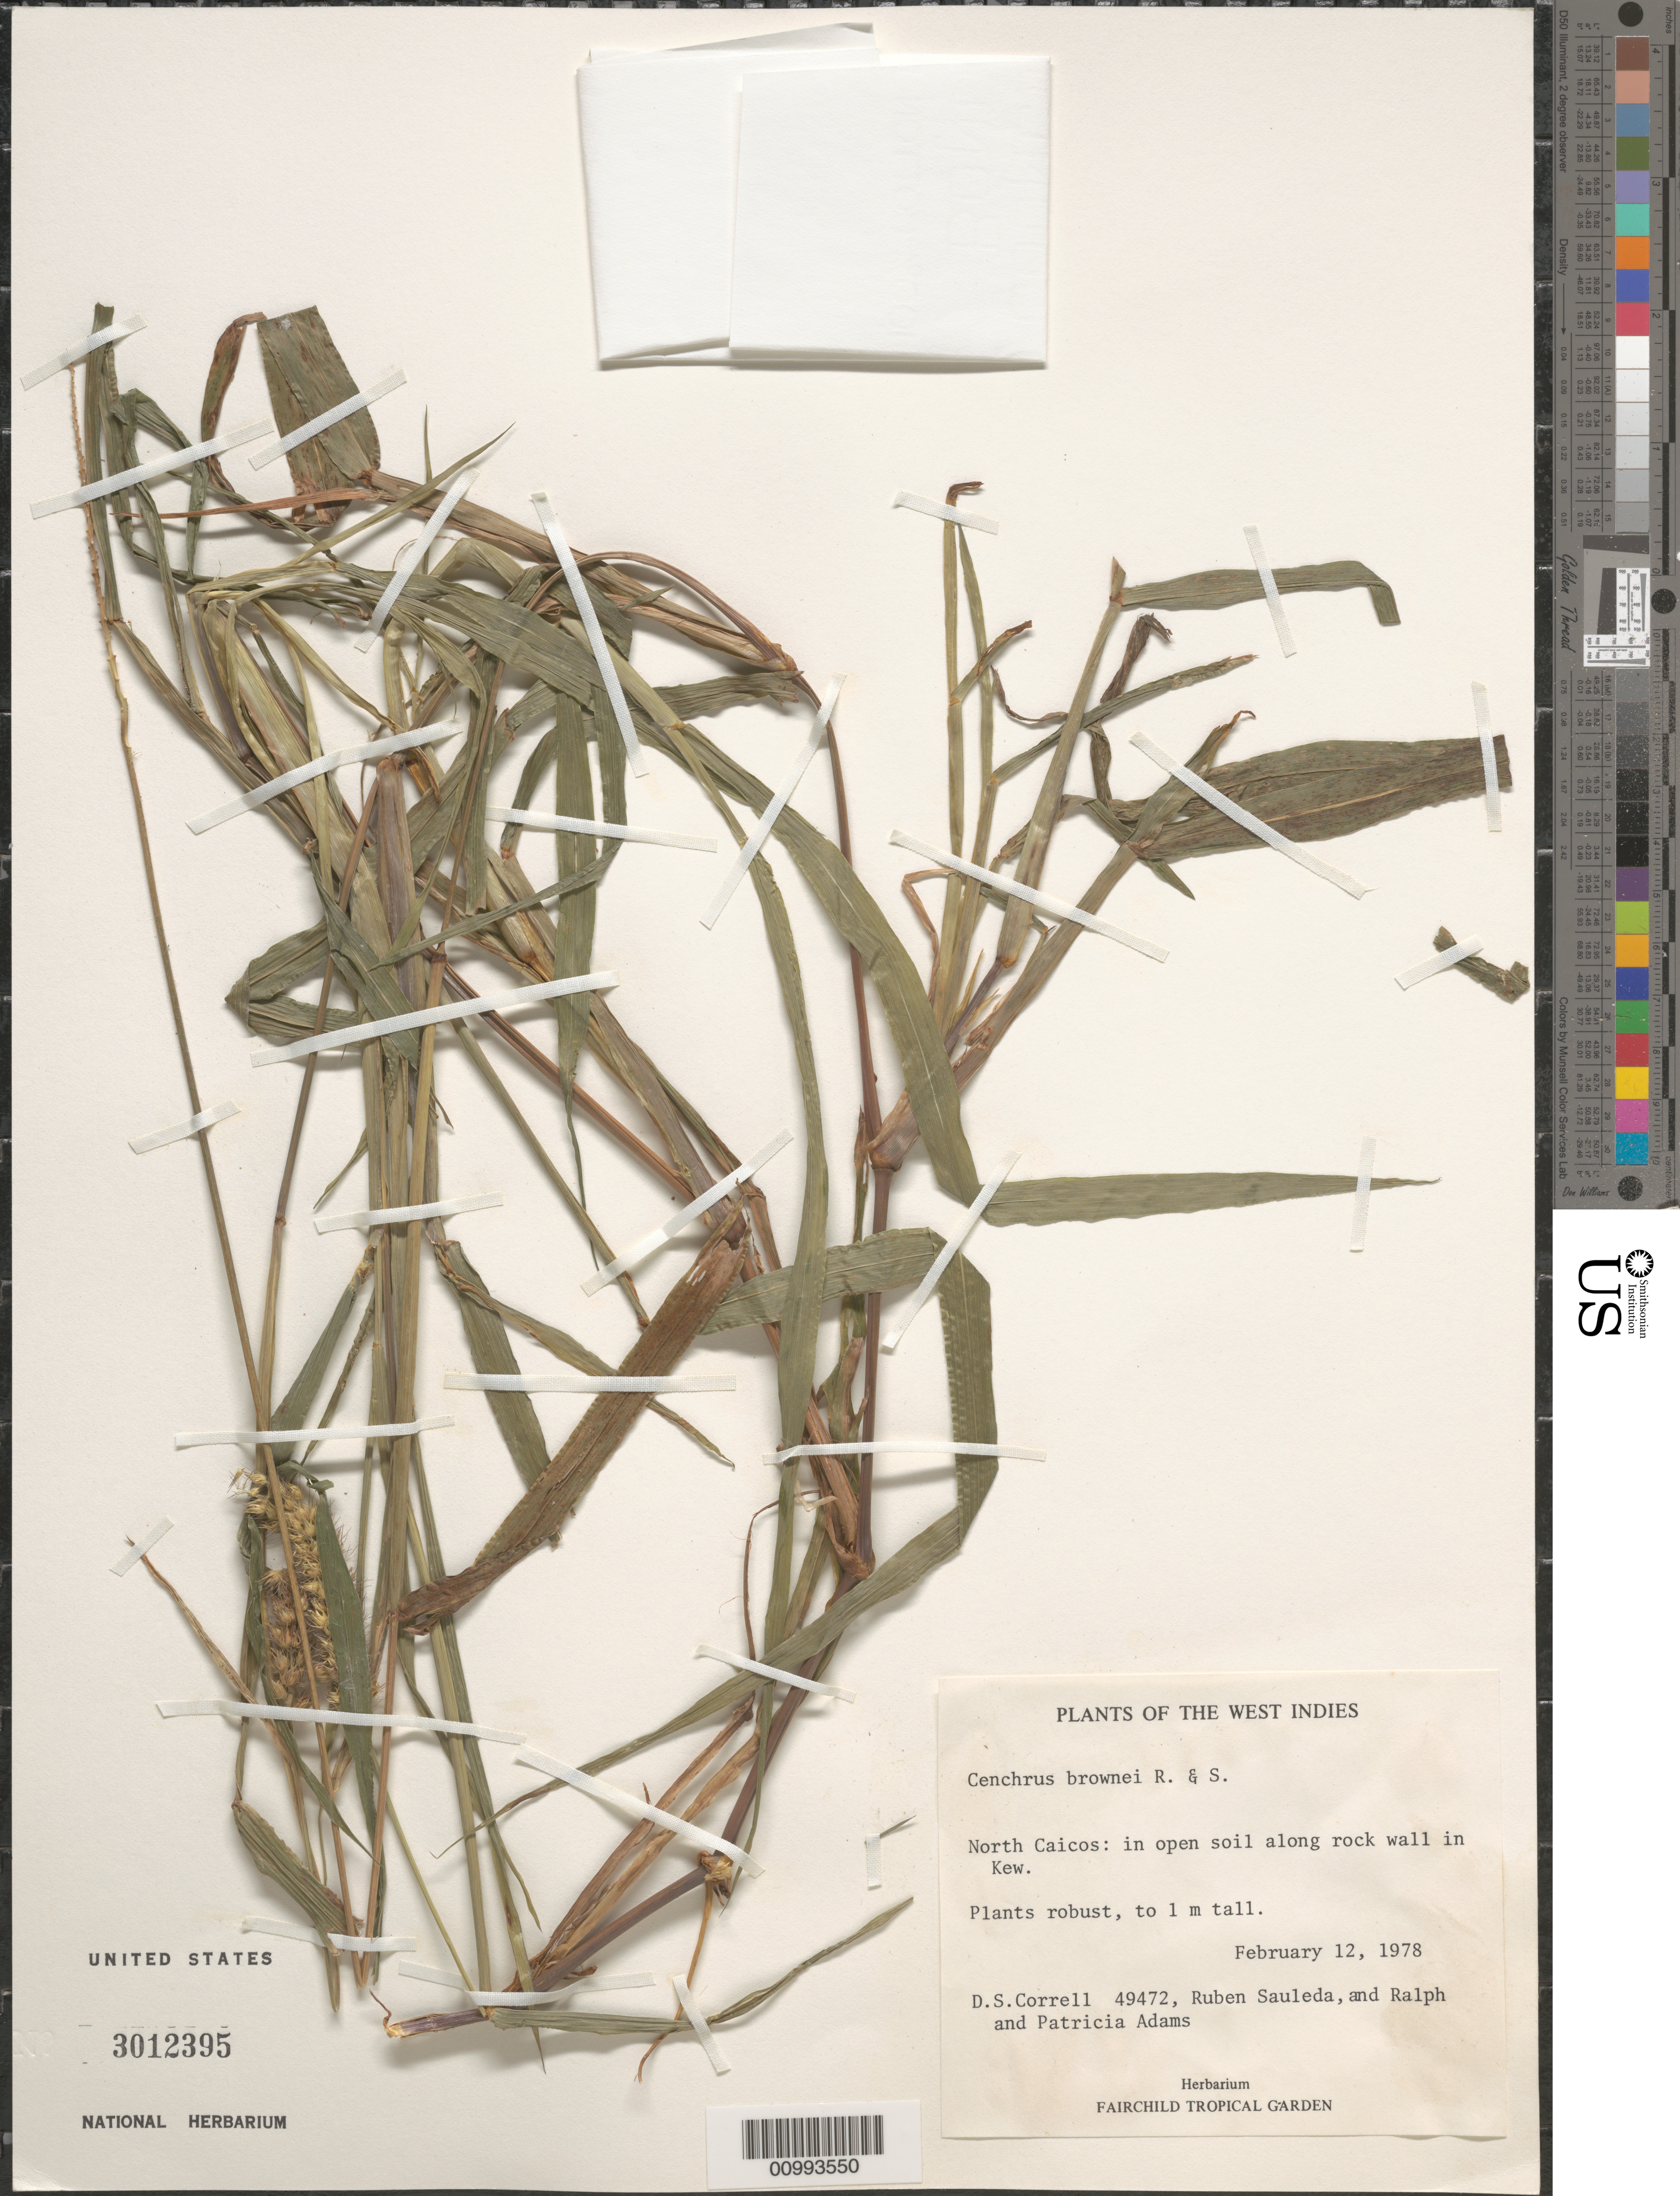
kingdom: Plantae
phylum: Tracheophyta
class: Liliopsida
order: Poales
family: Poaceae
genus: Cenchrus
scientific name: Cenchrus brownii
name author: Roem. & Schult.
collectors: D. S. Correll, R. Sauleda, R. Adams & P. H. Adams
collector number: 49472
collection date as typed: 12 Feb 1978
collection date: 1978-02-12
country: Turks and Caicos Islands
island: North Caicos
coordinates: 0 N, 0 E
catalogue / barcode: US 3012395